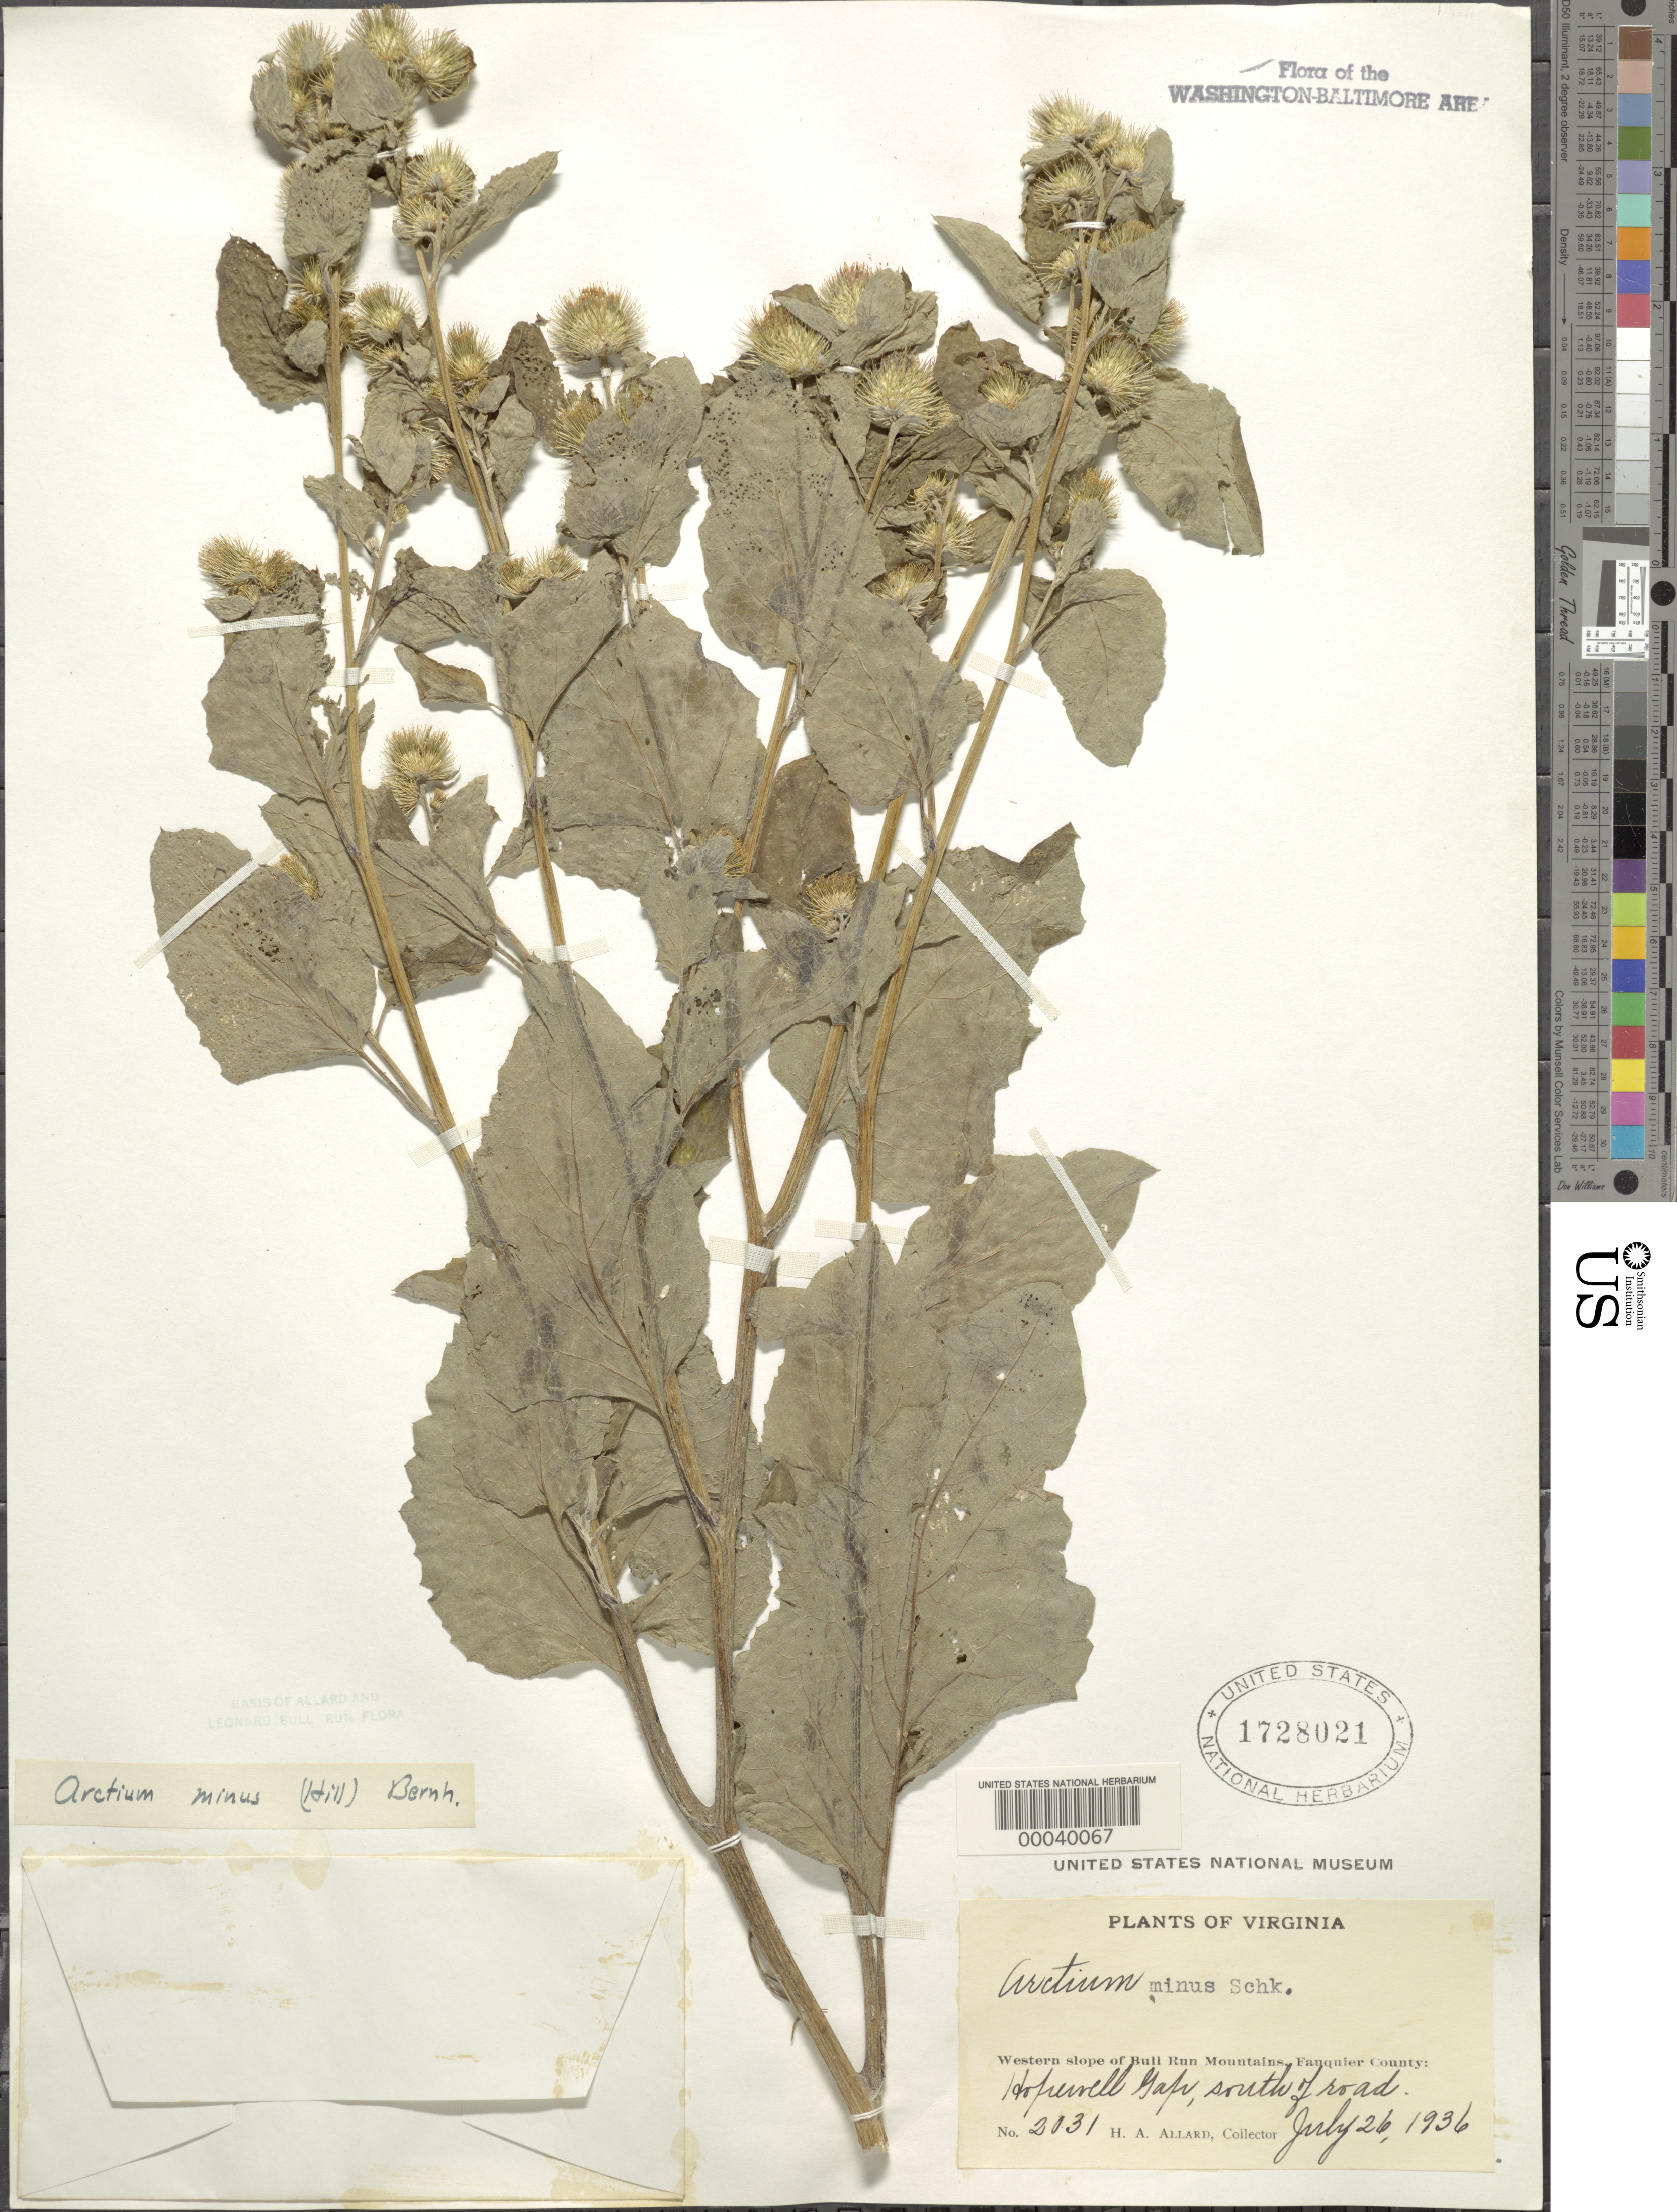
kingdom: Plantae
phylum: Tracheophyta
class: Magnoliopsida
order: Asterales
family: Asteraceae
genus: Arctium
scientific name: Arctium minus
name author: (Hill) Bernh.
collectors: H. A. Allard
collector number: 2031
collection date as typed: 26 Jul 1936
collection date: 1936-07-26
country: United States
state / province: Virginia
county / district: Fauquier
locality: Hopewell Gap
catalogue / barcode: US 1728021